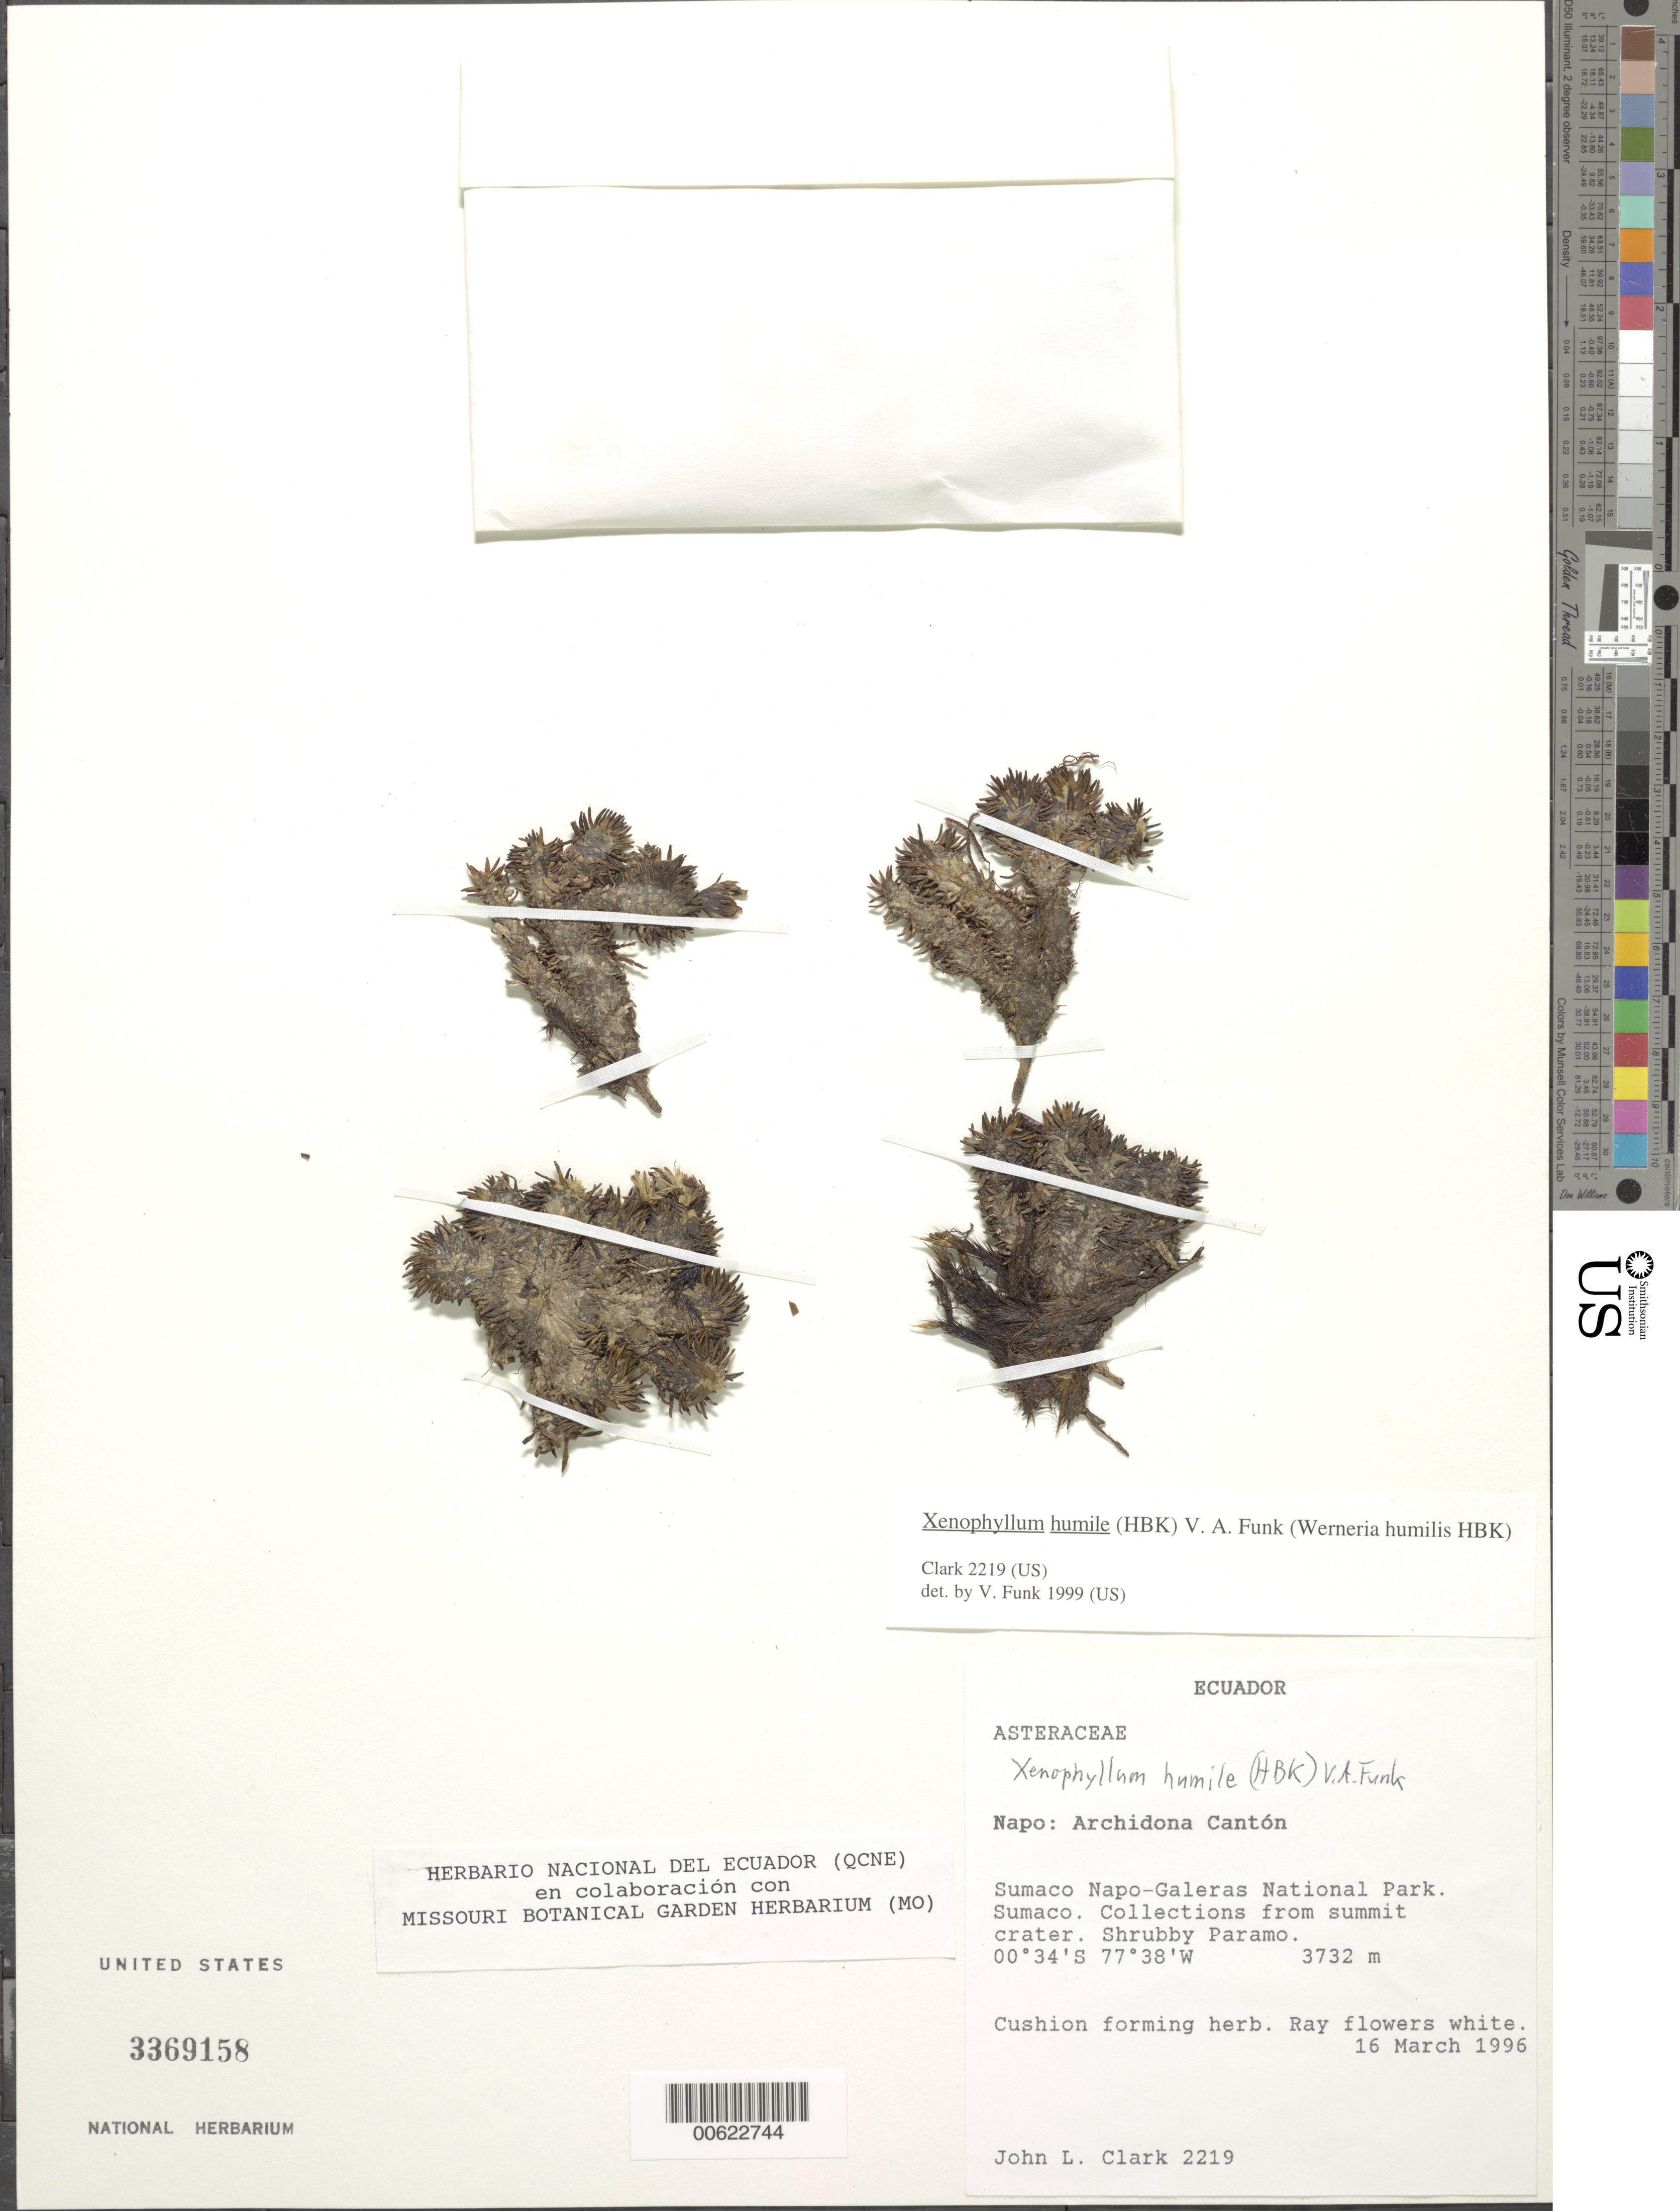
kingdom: Plantae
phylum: Tracheophyta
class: Magnoliopsida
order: Asterales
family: Asteraceae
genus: Xenophyllum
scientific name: Xenophyllum humile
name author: (Kunth) V.A. Funk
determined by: Funk, Vicki A., (BOT), Smithsonian Institution - National Museum of Natural History (UNITED STATES)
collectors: J. L. Clark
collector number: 2219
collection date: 1996-03-16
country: Ecuador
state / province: Napo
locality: Archidona Cantón. Sumaco Napo-Galera National Park. Sumaco, collections from summit crater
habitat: Shrubby páramo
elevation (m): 3732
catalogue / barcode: US 3369158